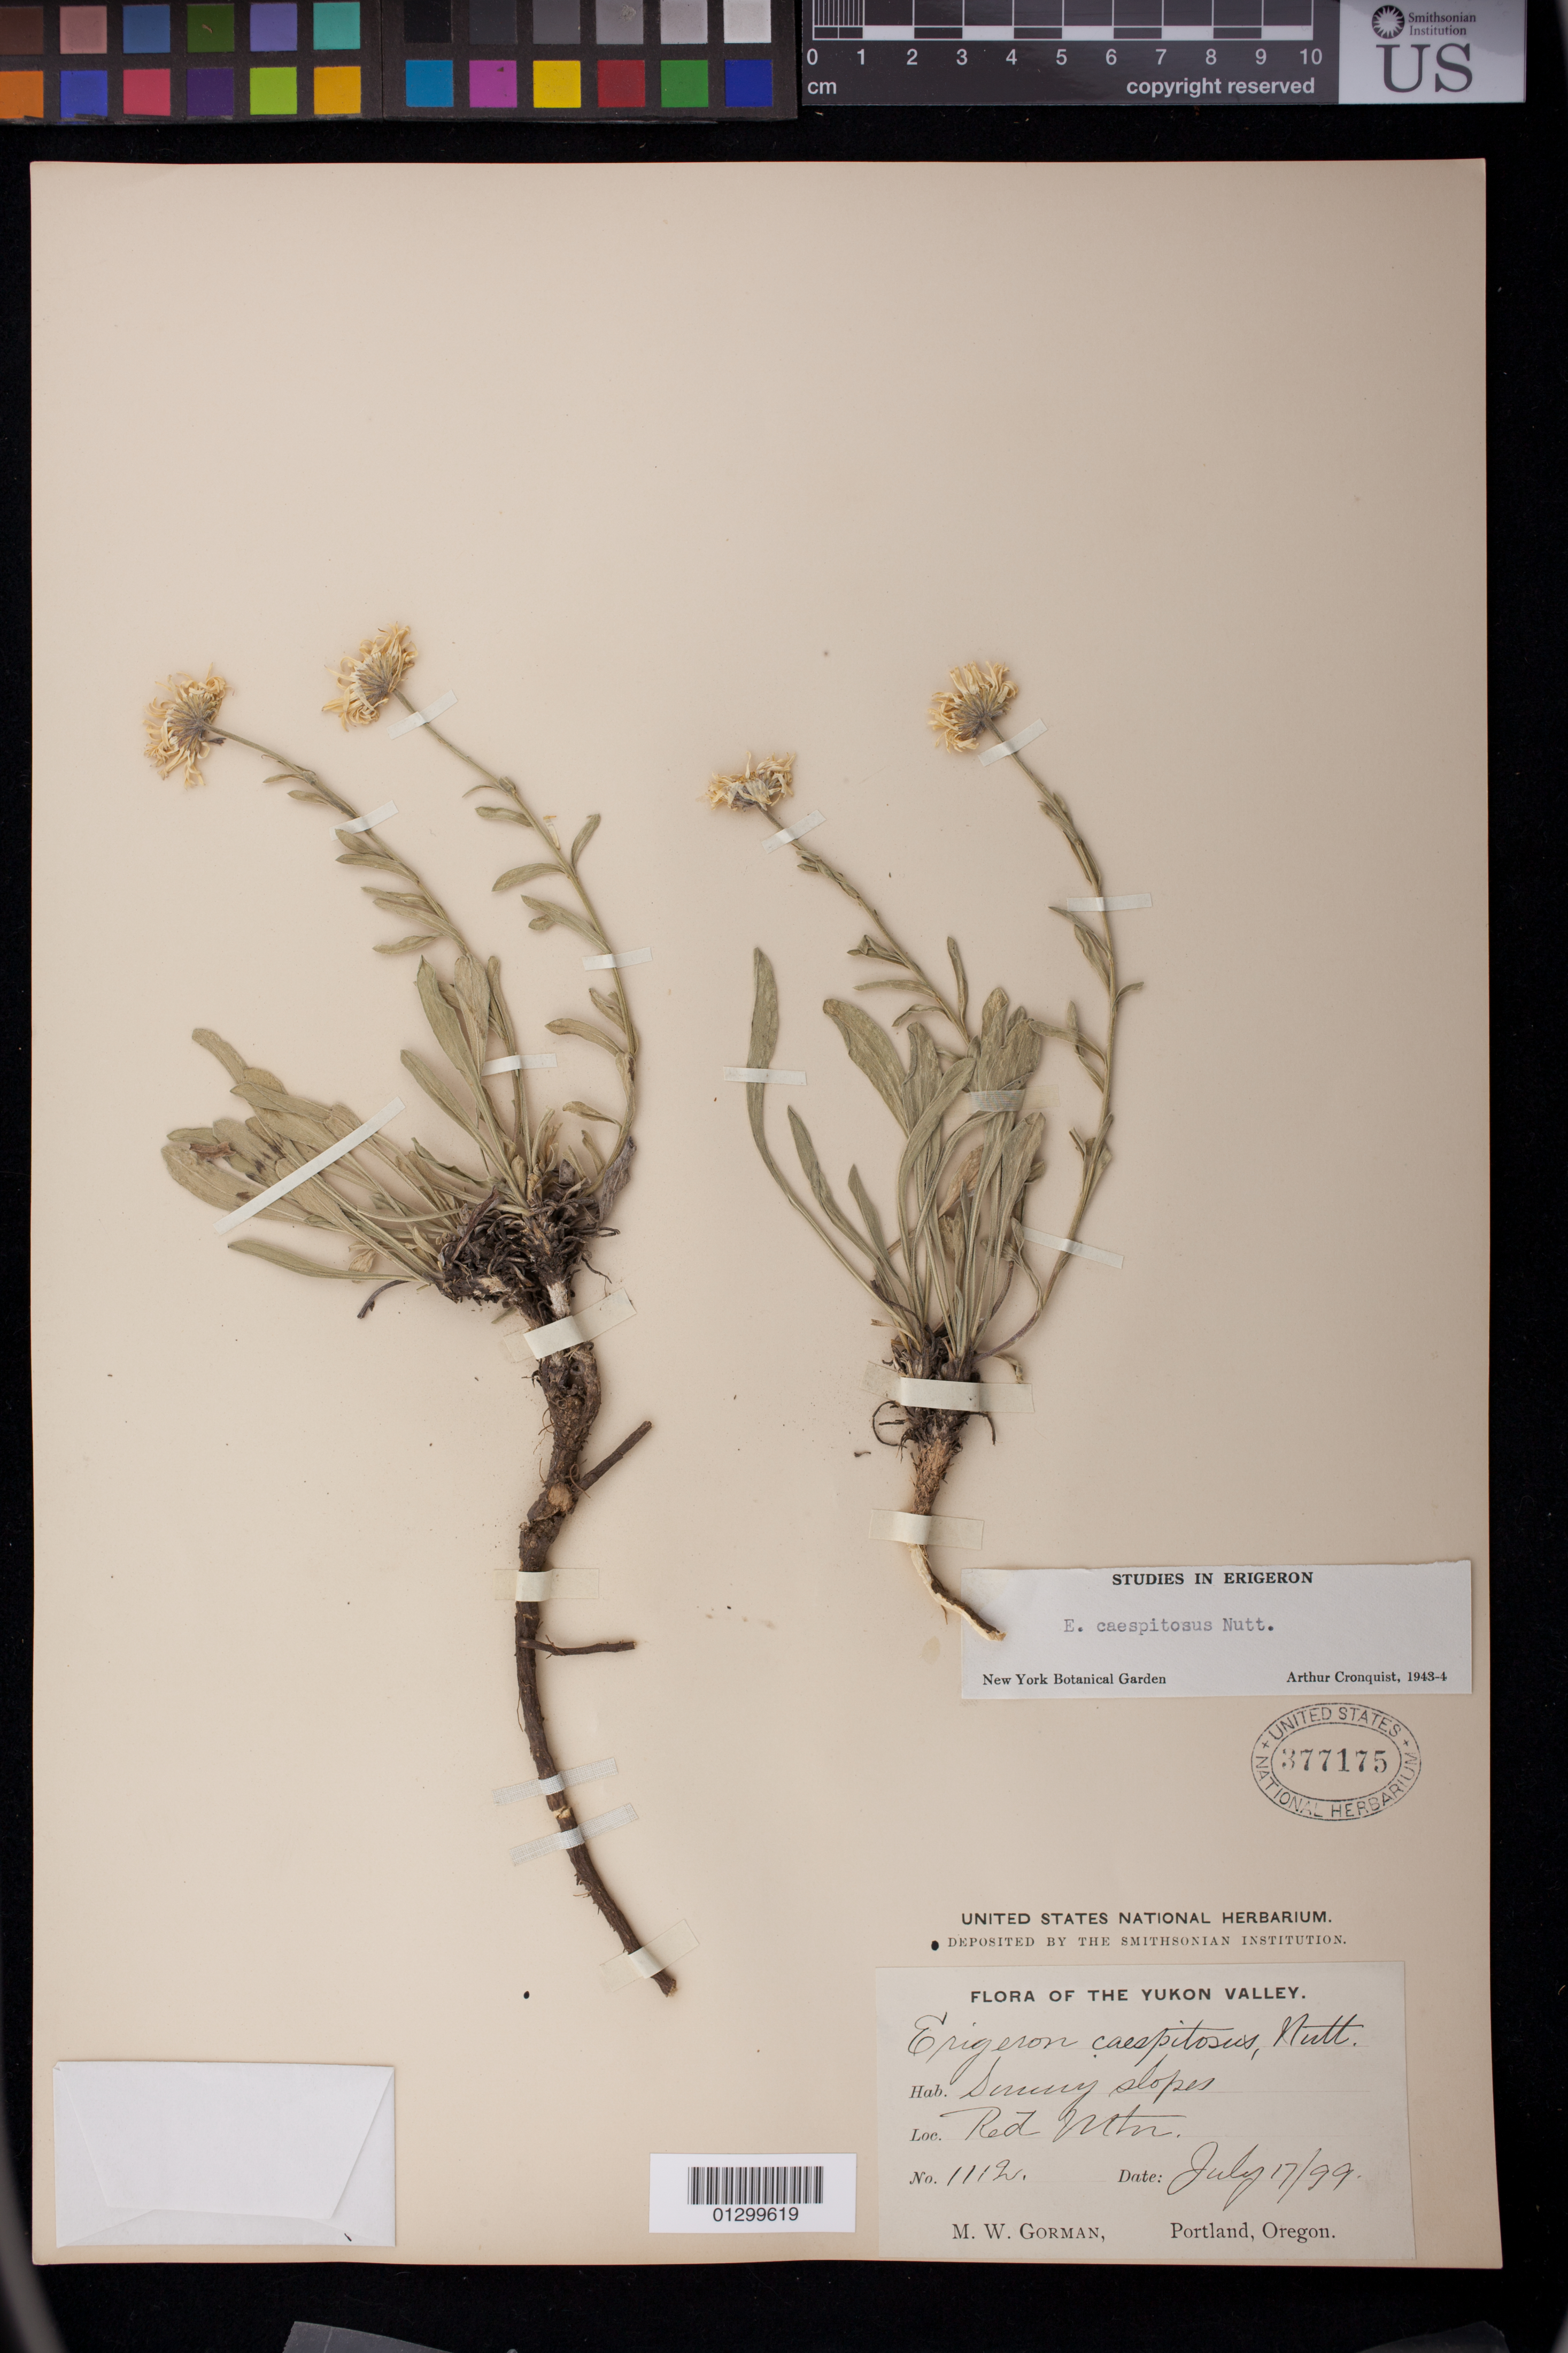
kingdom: Plantae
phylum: Tracheophyta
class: Magnoliopsida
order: Asterales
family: Asteraceae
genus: Erigeron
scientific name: Erigeron caespitosus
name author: Nutt.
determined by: Cronquist, A. J.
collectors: M. W. Gorman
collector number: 1112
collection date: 1899-07-17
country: Canada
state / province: Yukon Territory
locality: Red Mountain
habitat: Sunny slopes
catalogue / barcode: US 377175